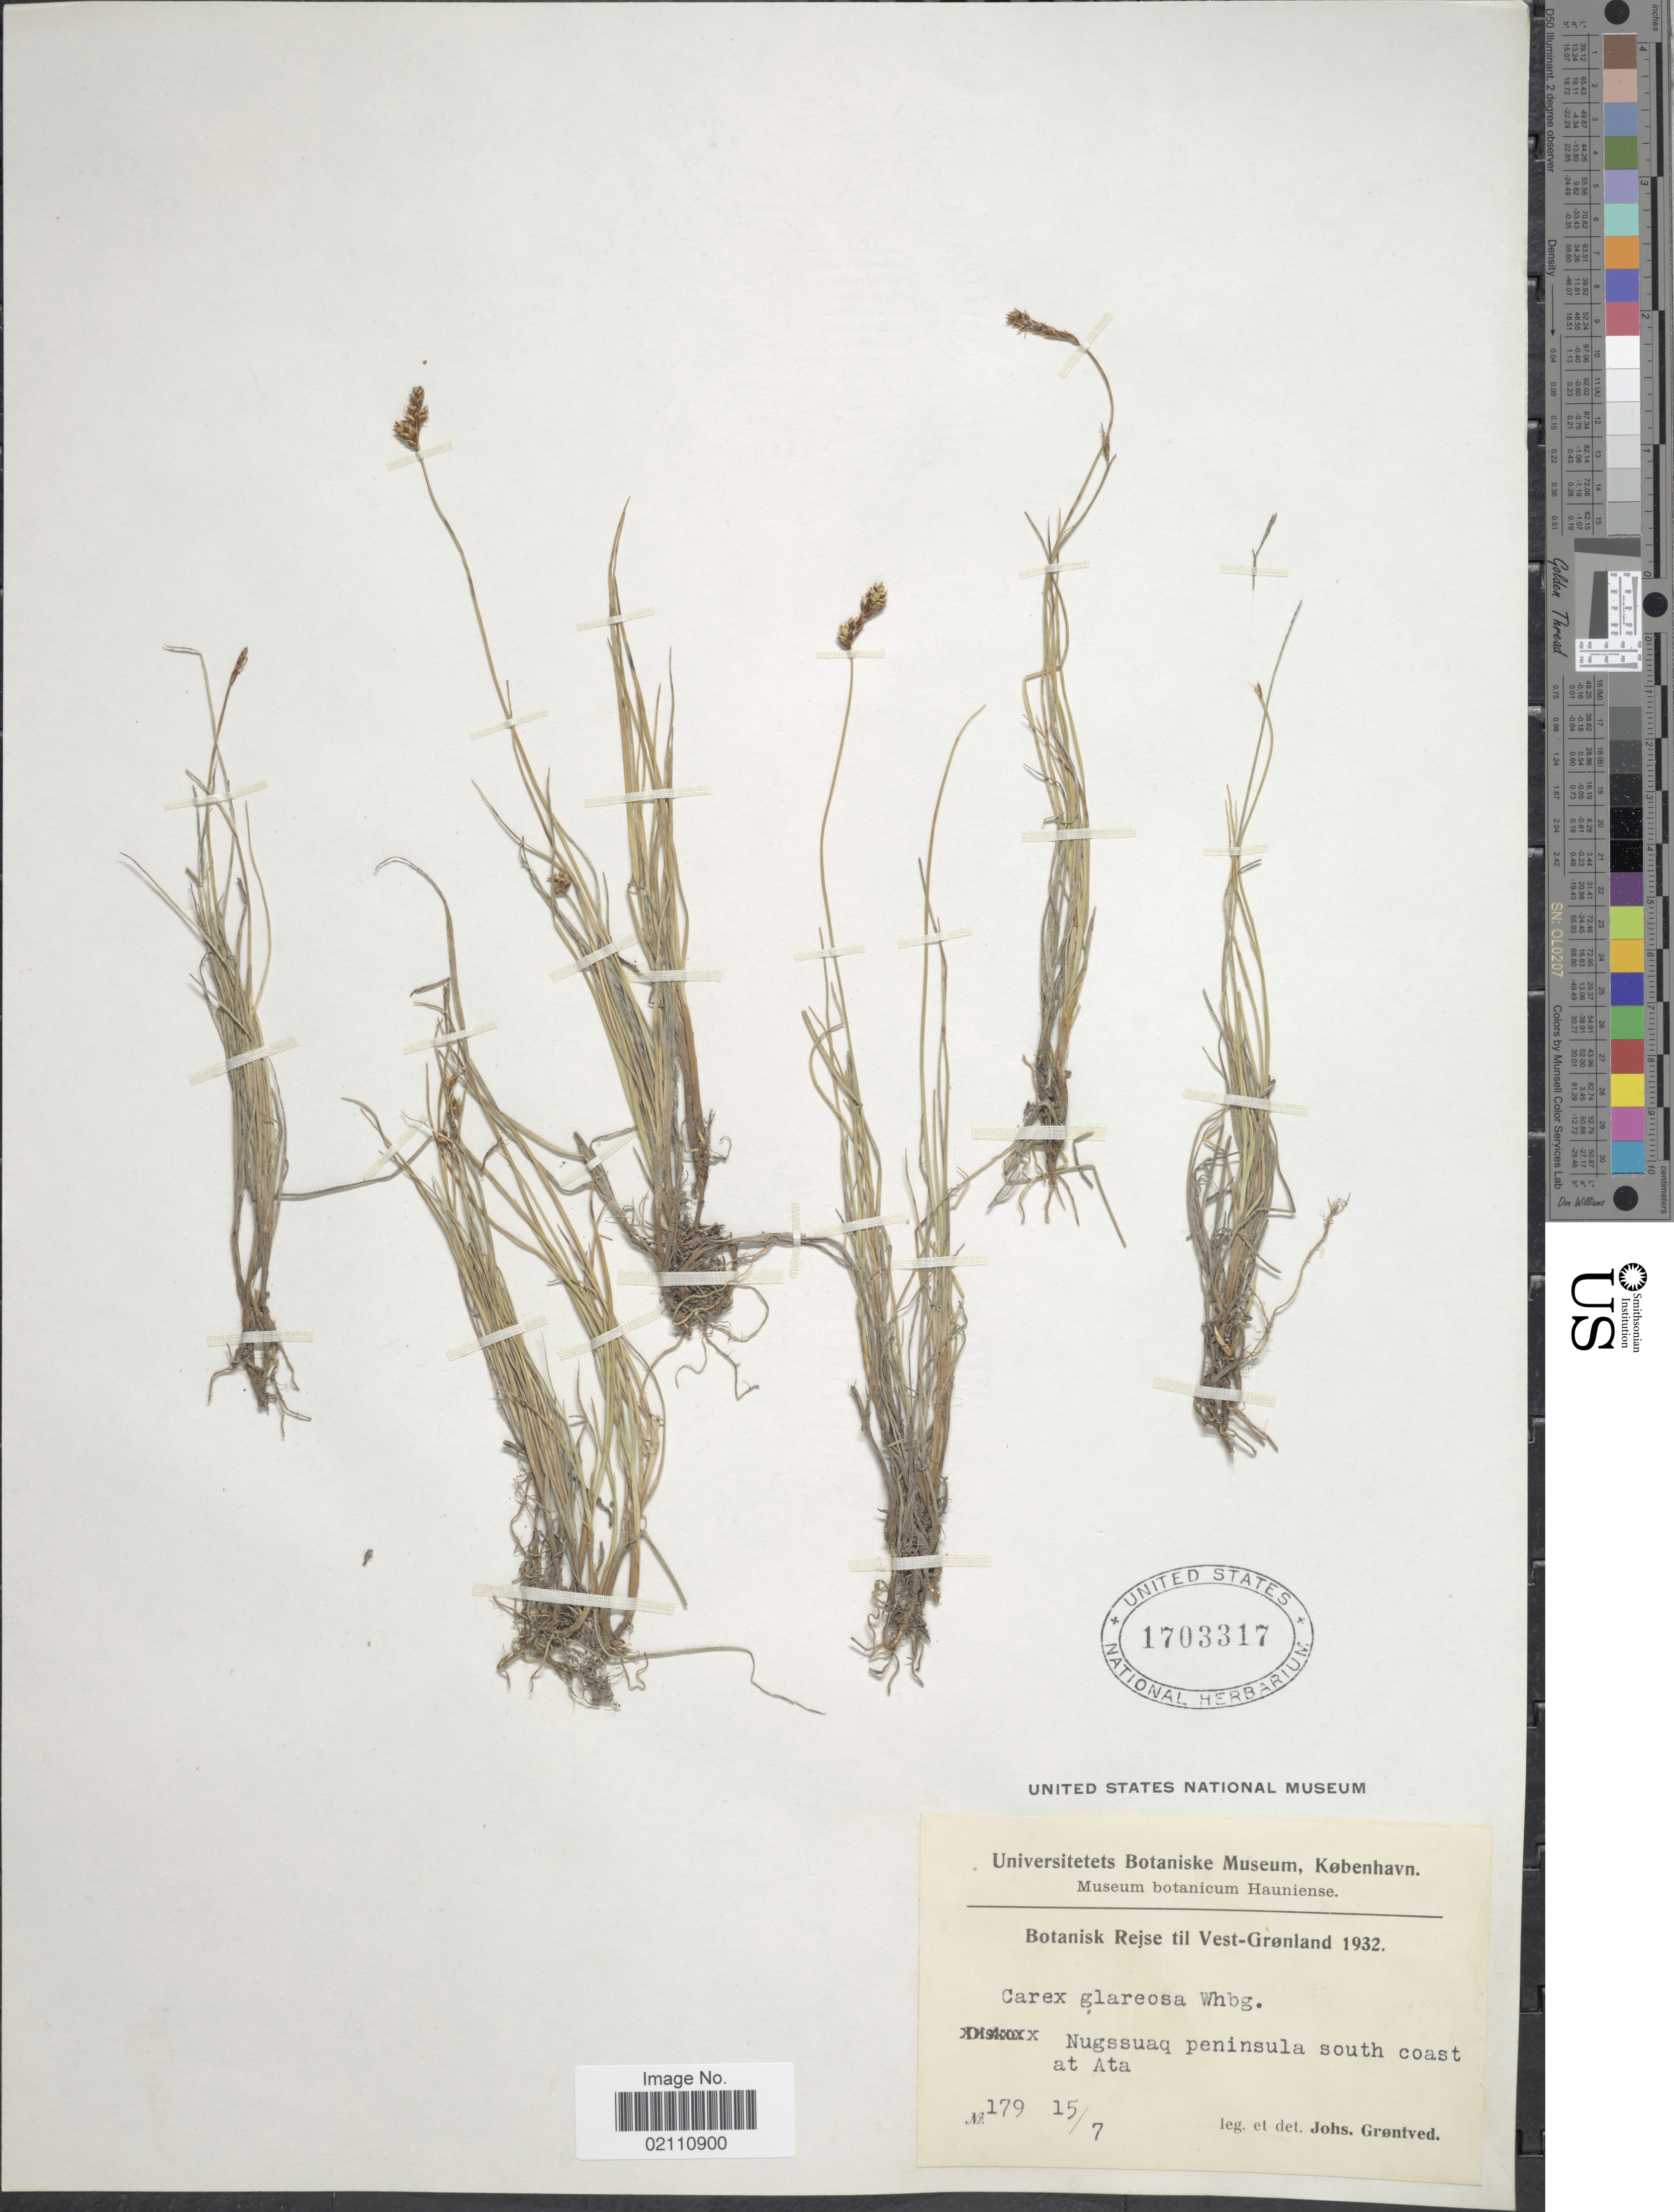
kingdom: Plantae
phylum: Tracheophyta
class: Liliopsida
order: Poales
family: Cyperaceae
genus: Carex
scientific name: Carex glareosa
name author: Schkuhr ex Wahlenb.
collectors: J. Gröntved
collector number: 179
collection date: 1932-07-15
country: Greenland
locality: Vest-Gronland, Nugssuaq peninsula south coast at Ata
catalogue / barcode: US 1703317